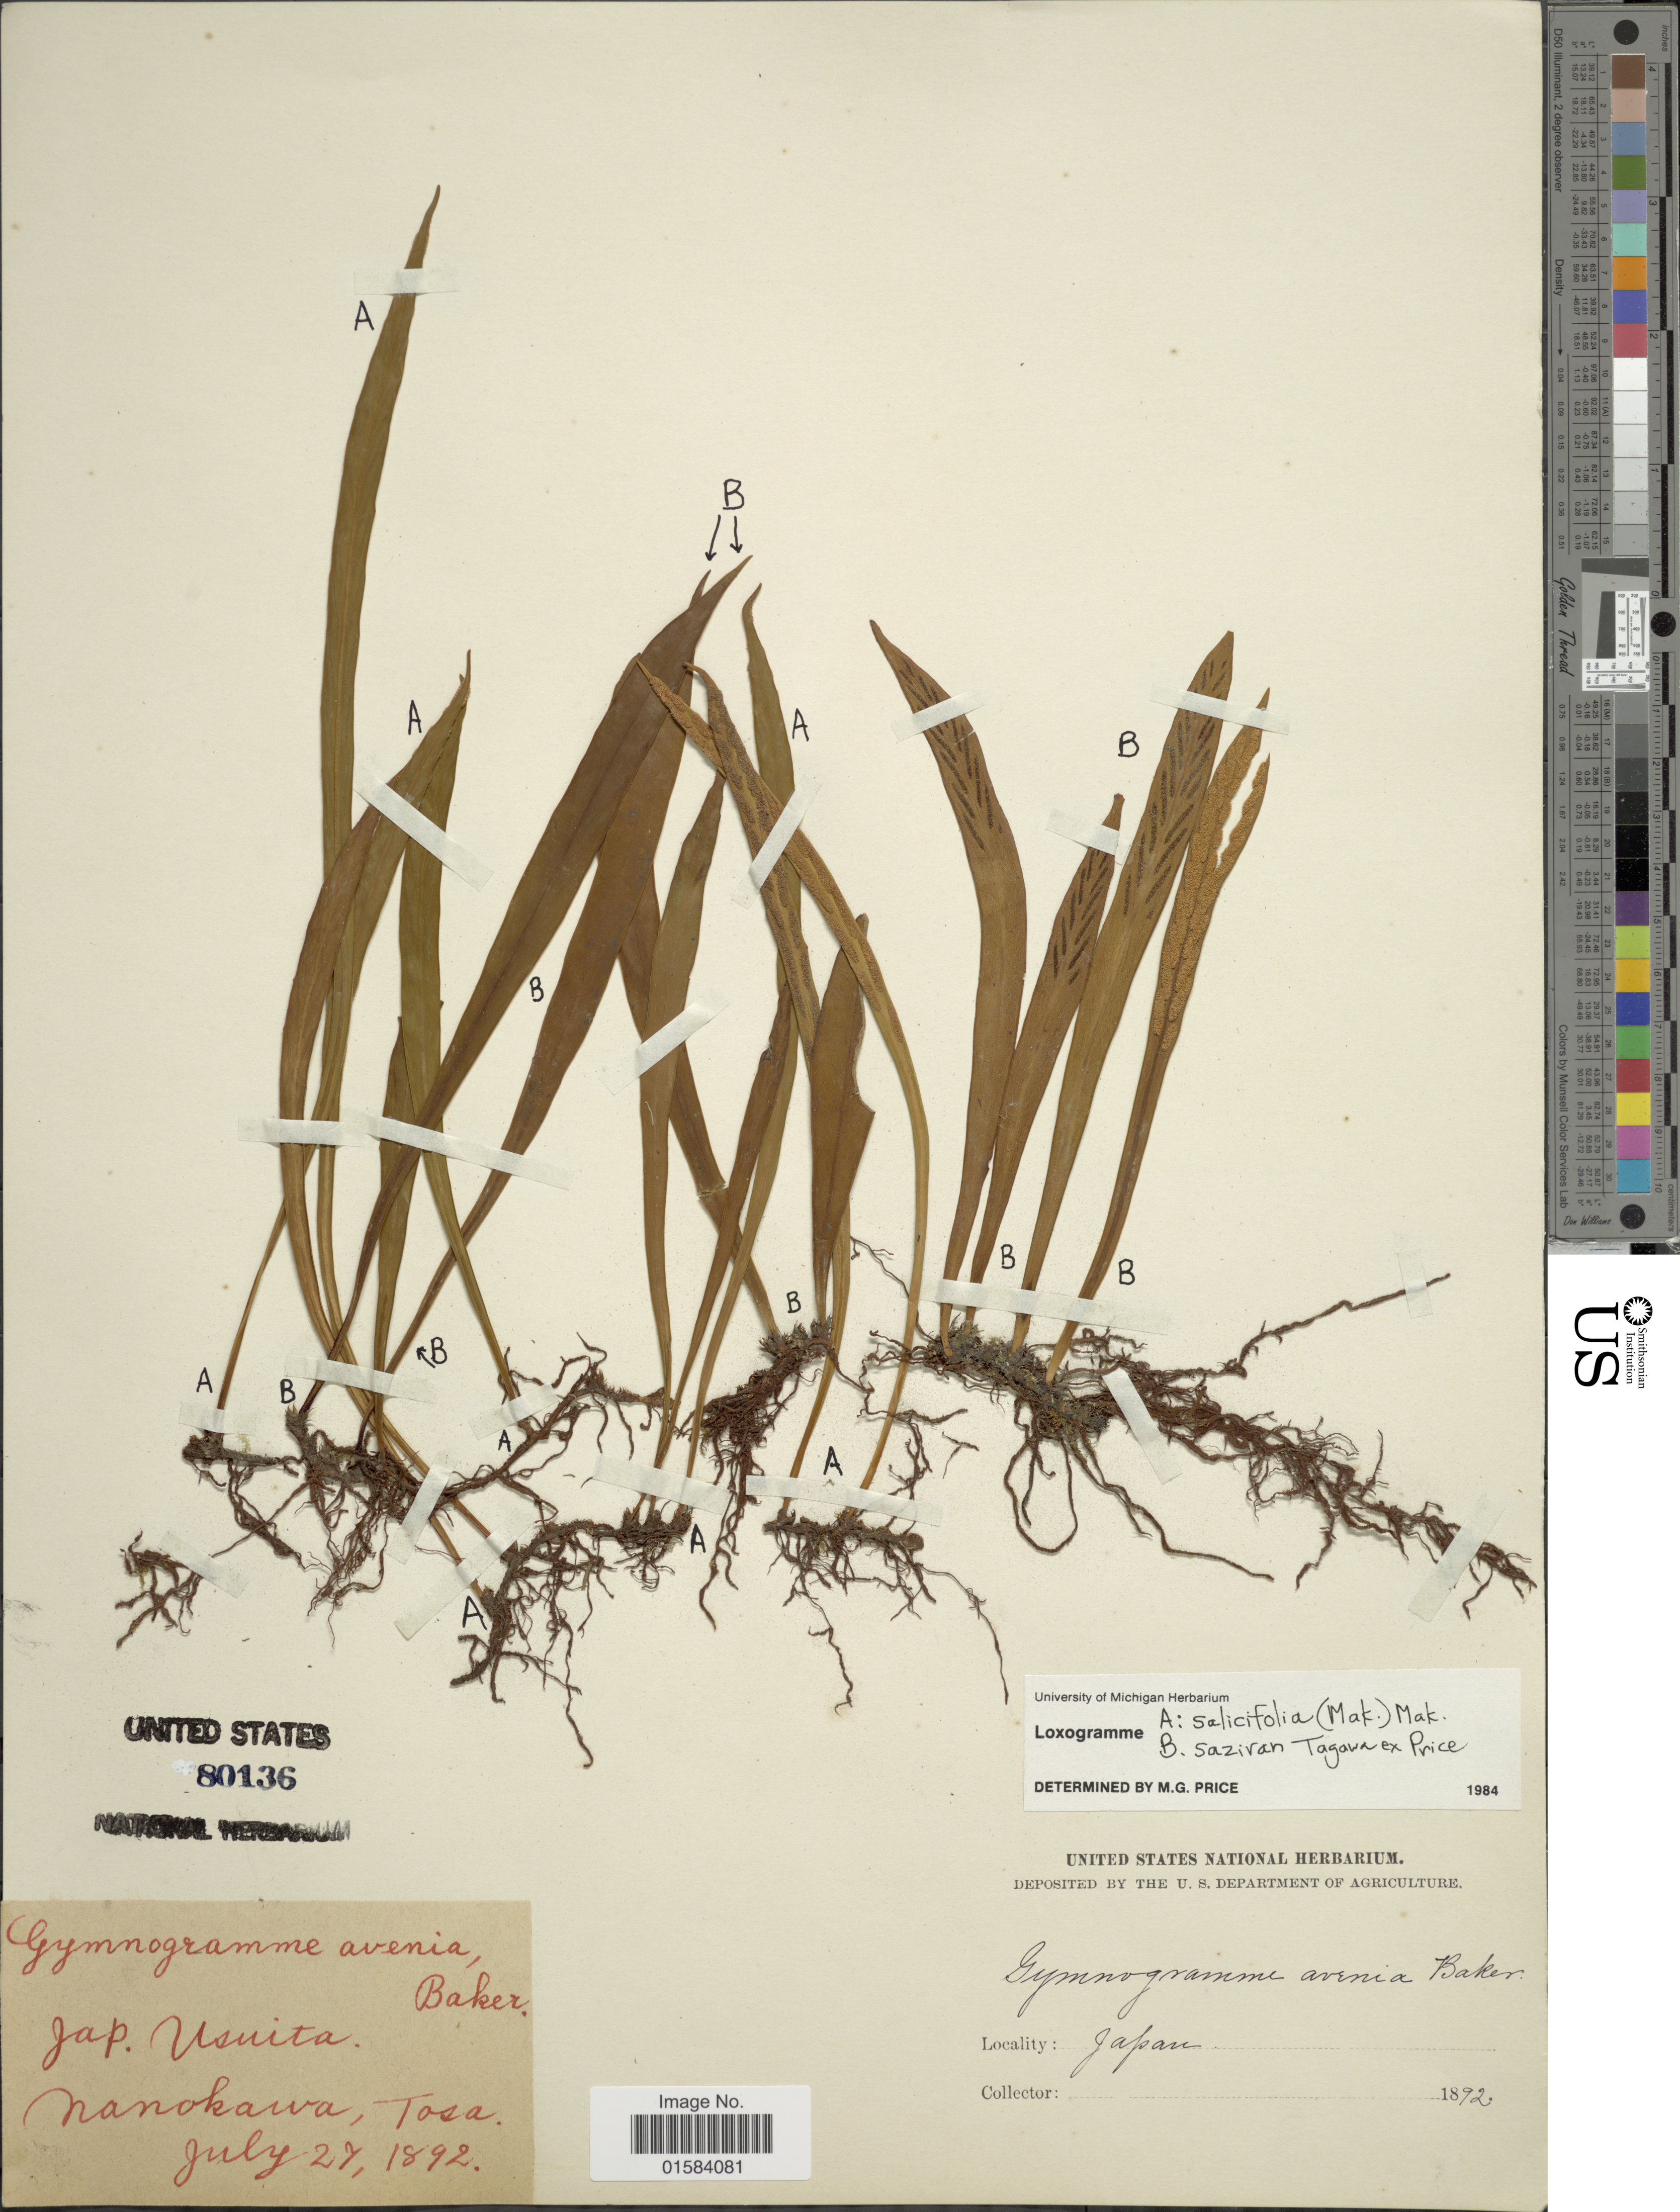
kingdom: Plantae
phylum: Tracheophyta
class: Polypodiopsida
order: Polypodiales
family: Polypodiaceae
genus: Loxogramme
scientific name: Loxogramme salicifolia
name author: (Makino) Makino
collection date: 1892-07-27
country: Japan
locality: Usuita, nanokawa, Tosa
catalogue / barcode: US 80136